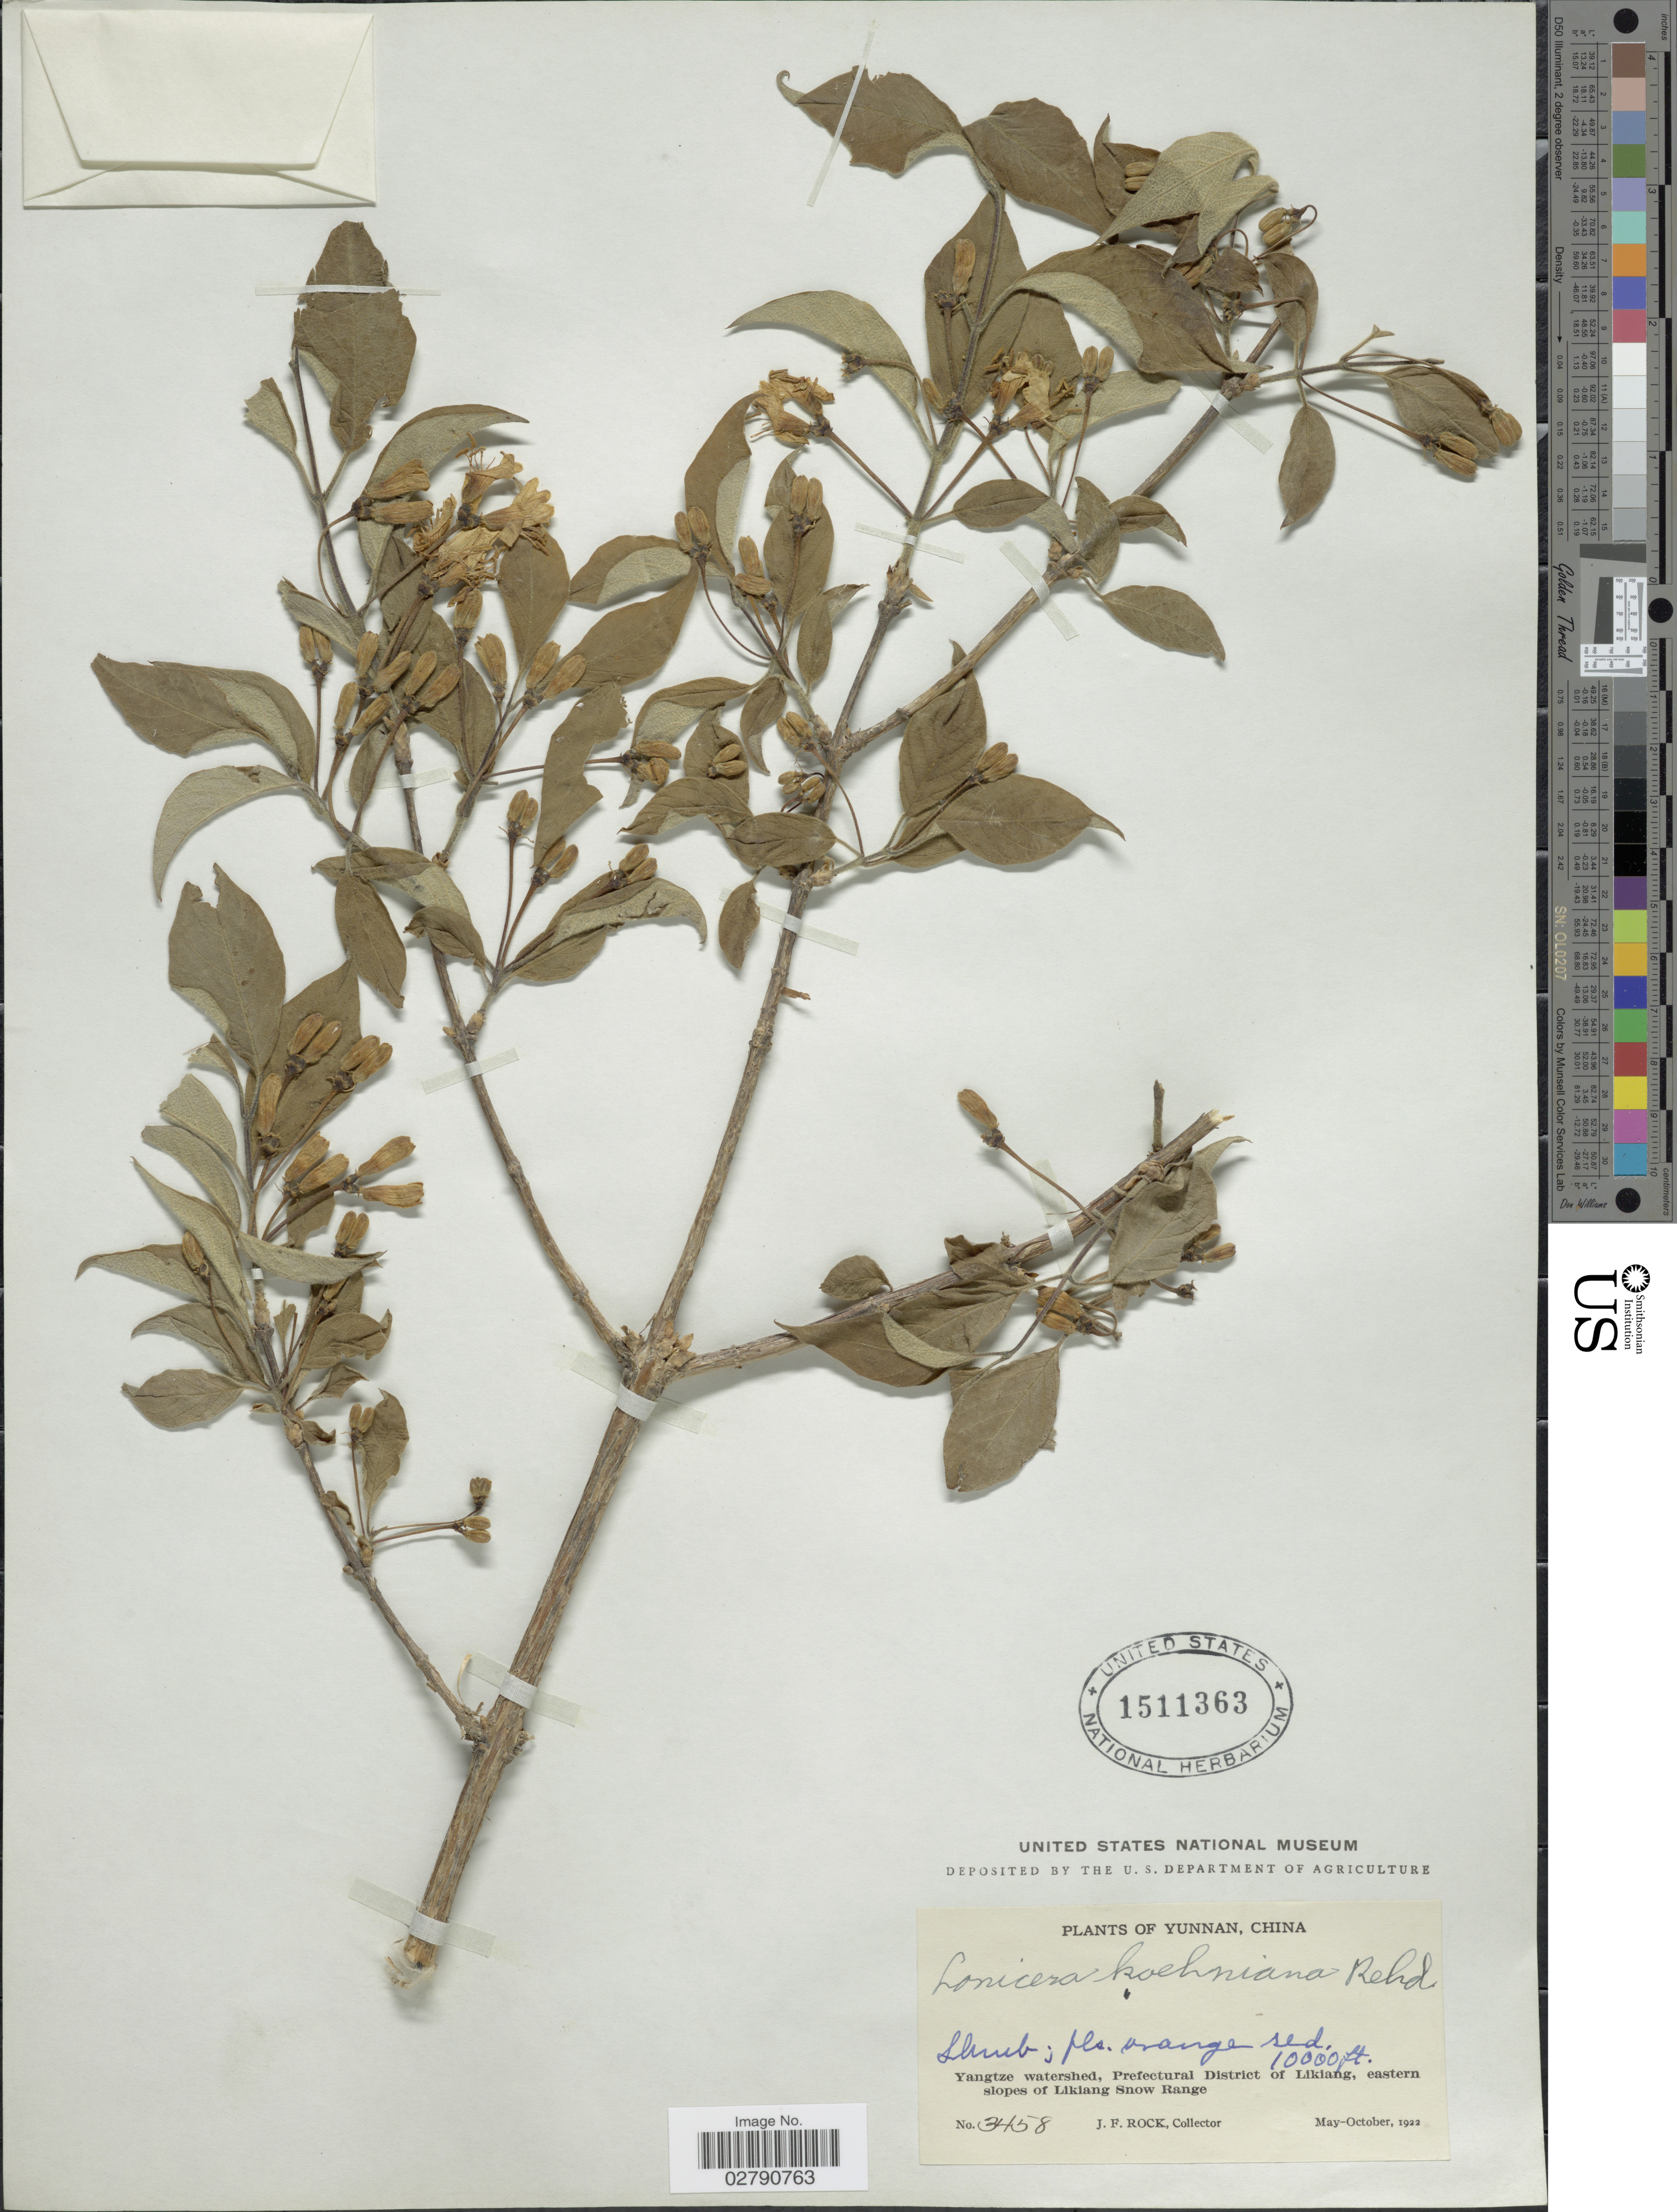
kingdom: Plantae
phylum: Tracheophyta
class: Magnoliopsida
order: Dipsacales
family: Caprifoliaceae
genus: Lonicera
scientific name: Lonicera koehneana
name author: Rehder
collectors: J. Rock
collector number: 3458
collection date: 1922-05/1922-10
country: China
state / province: Yunnan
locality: Yangtze watershed, Prefectural District of Likiang, eastern slopes of Likiang Snow Range.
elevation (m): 3048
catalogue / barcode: US 1511363